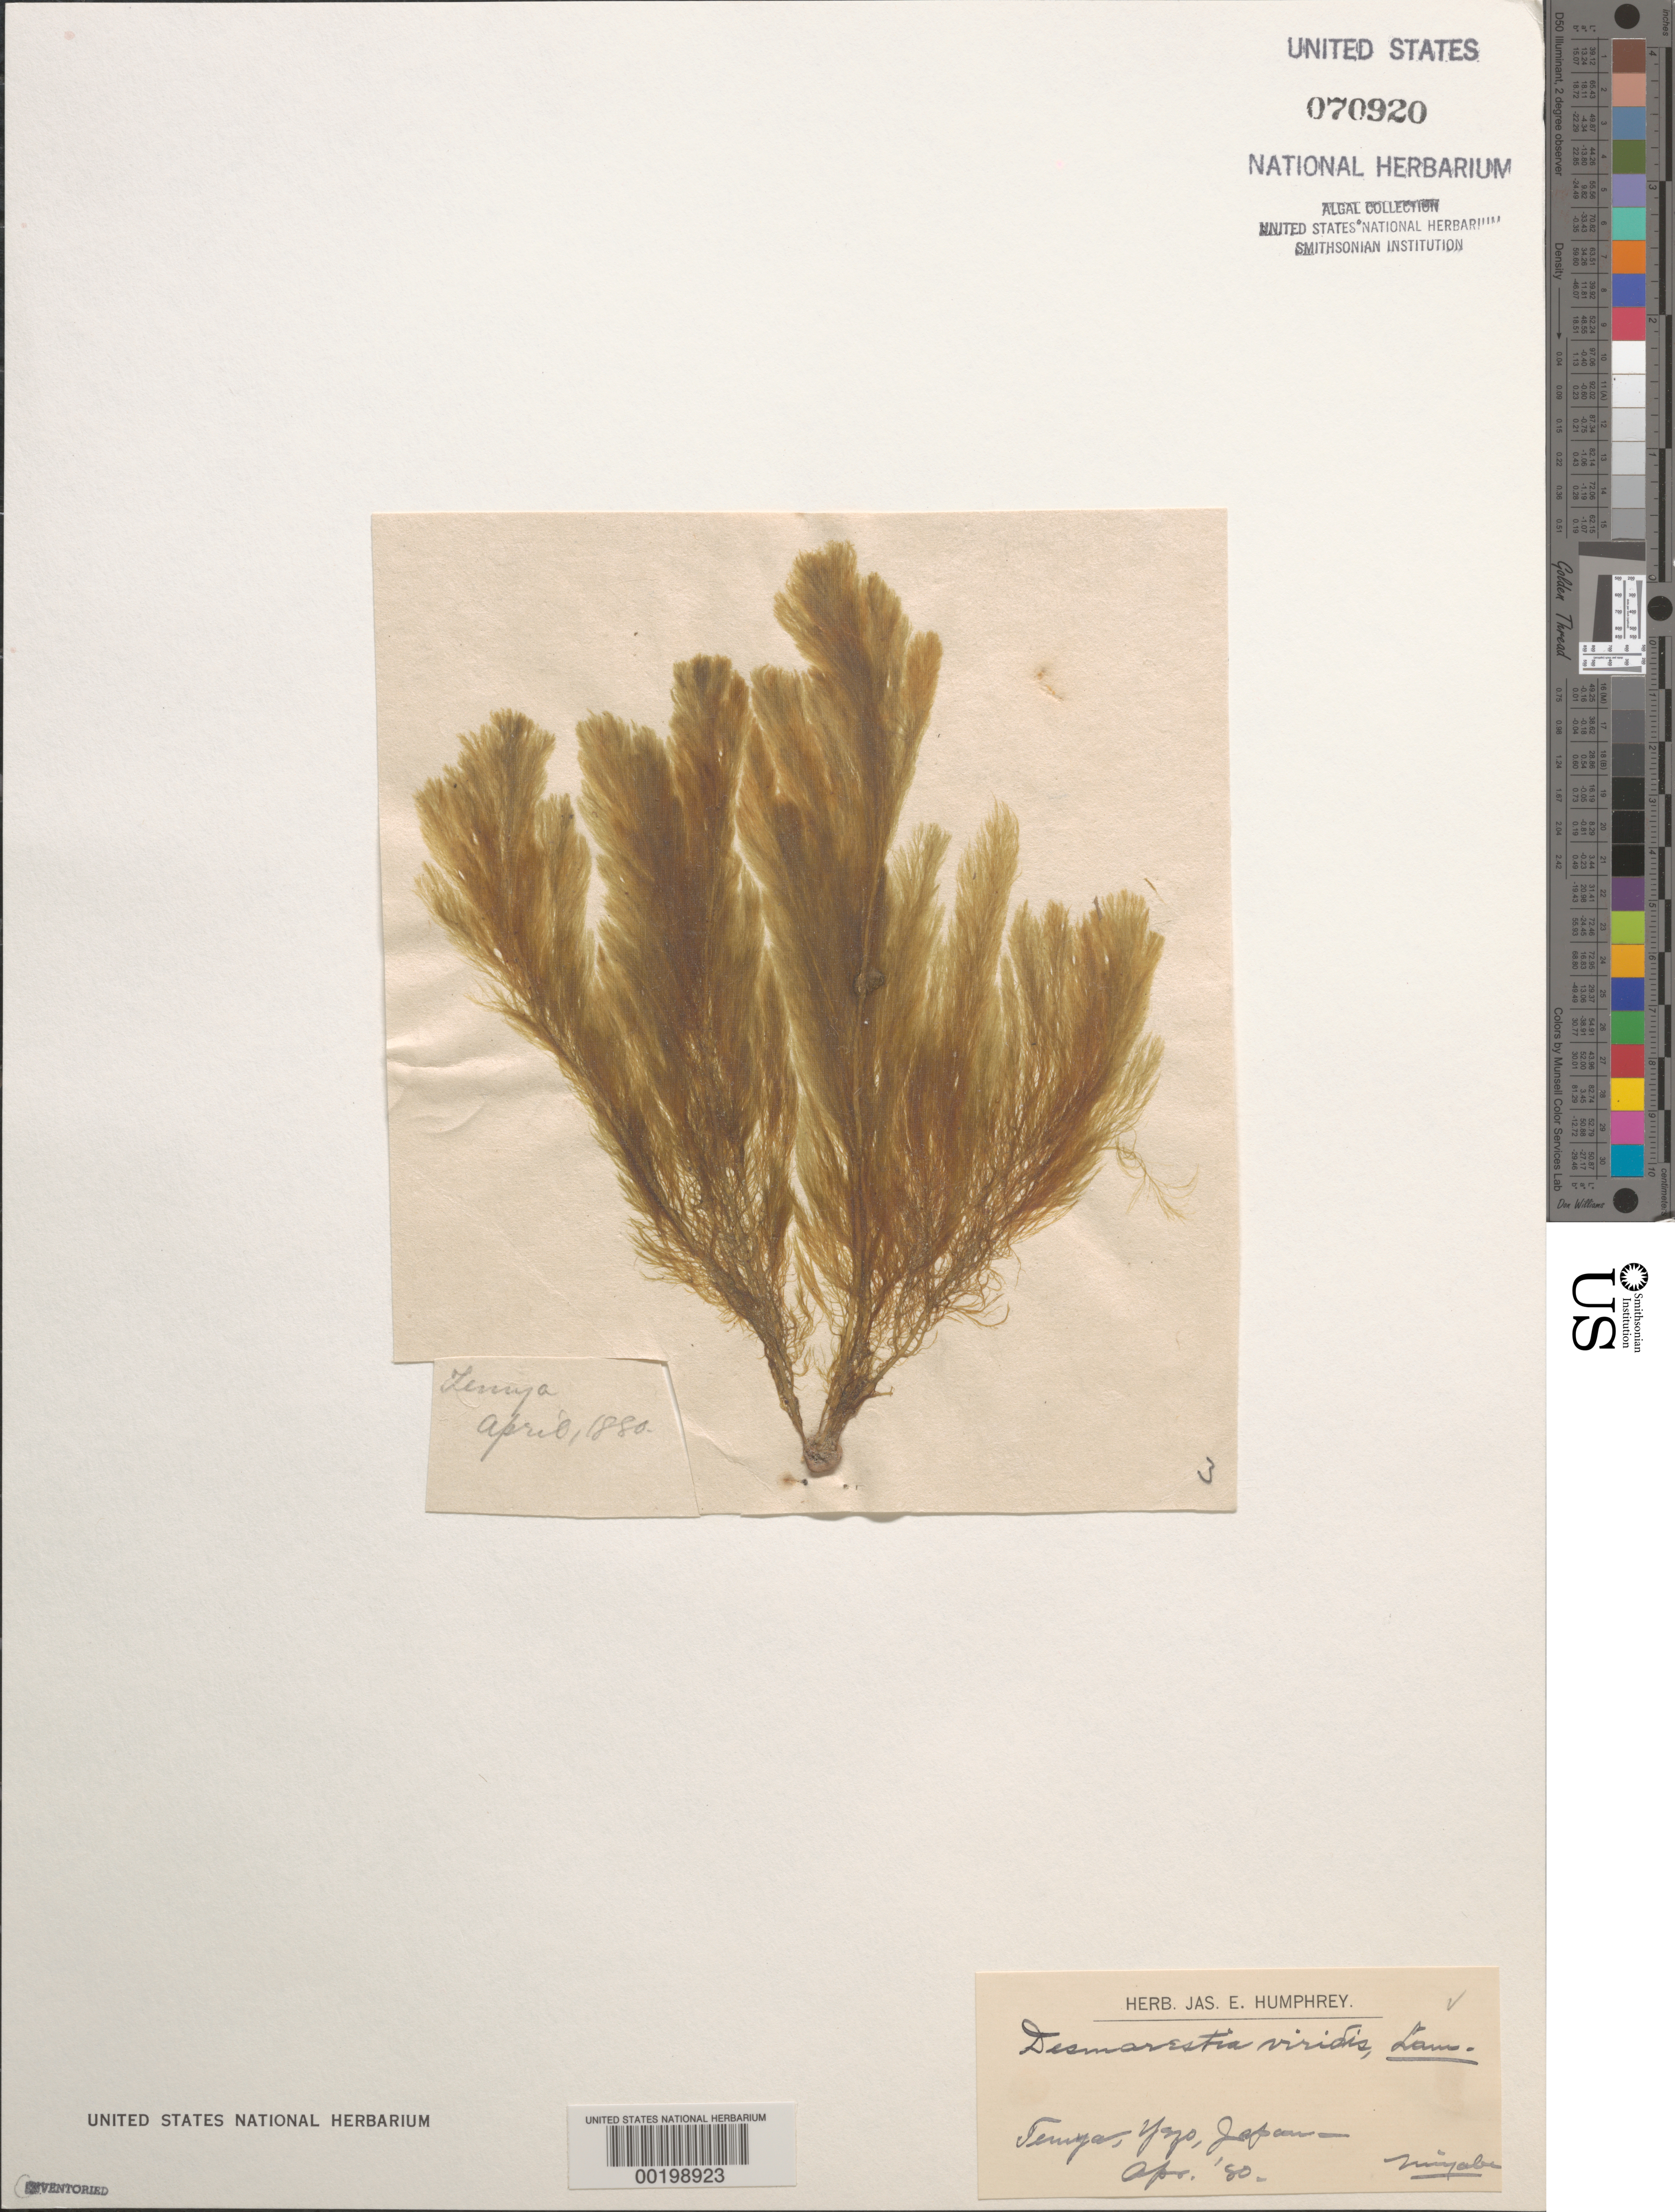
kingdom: Chromista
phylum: Ochrophyta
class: Phaeophyceae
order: Desmarestiales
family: Desmarestiaceae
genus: Desmarestia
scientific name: Desmarestia viridis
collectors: K. Miyabe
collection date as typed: Apr 1880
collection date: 1880-04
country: Japan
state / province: Hokkaido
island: Hokkaido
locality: Temya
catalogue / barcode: US 70920